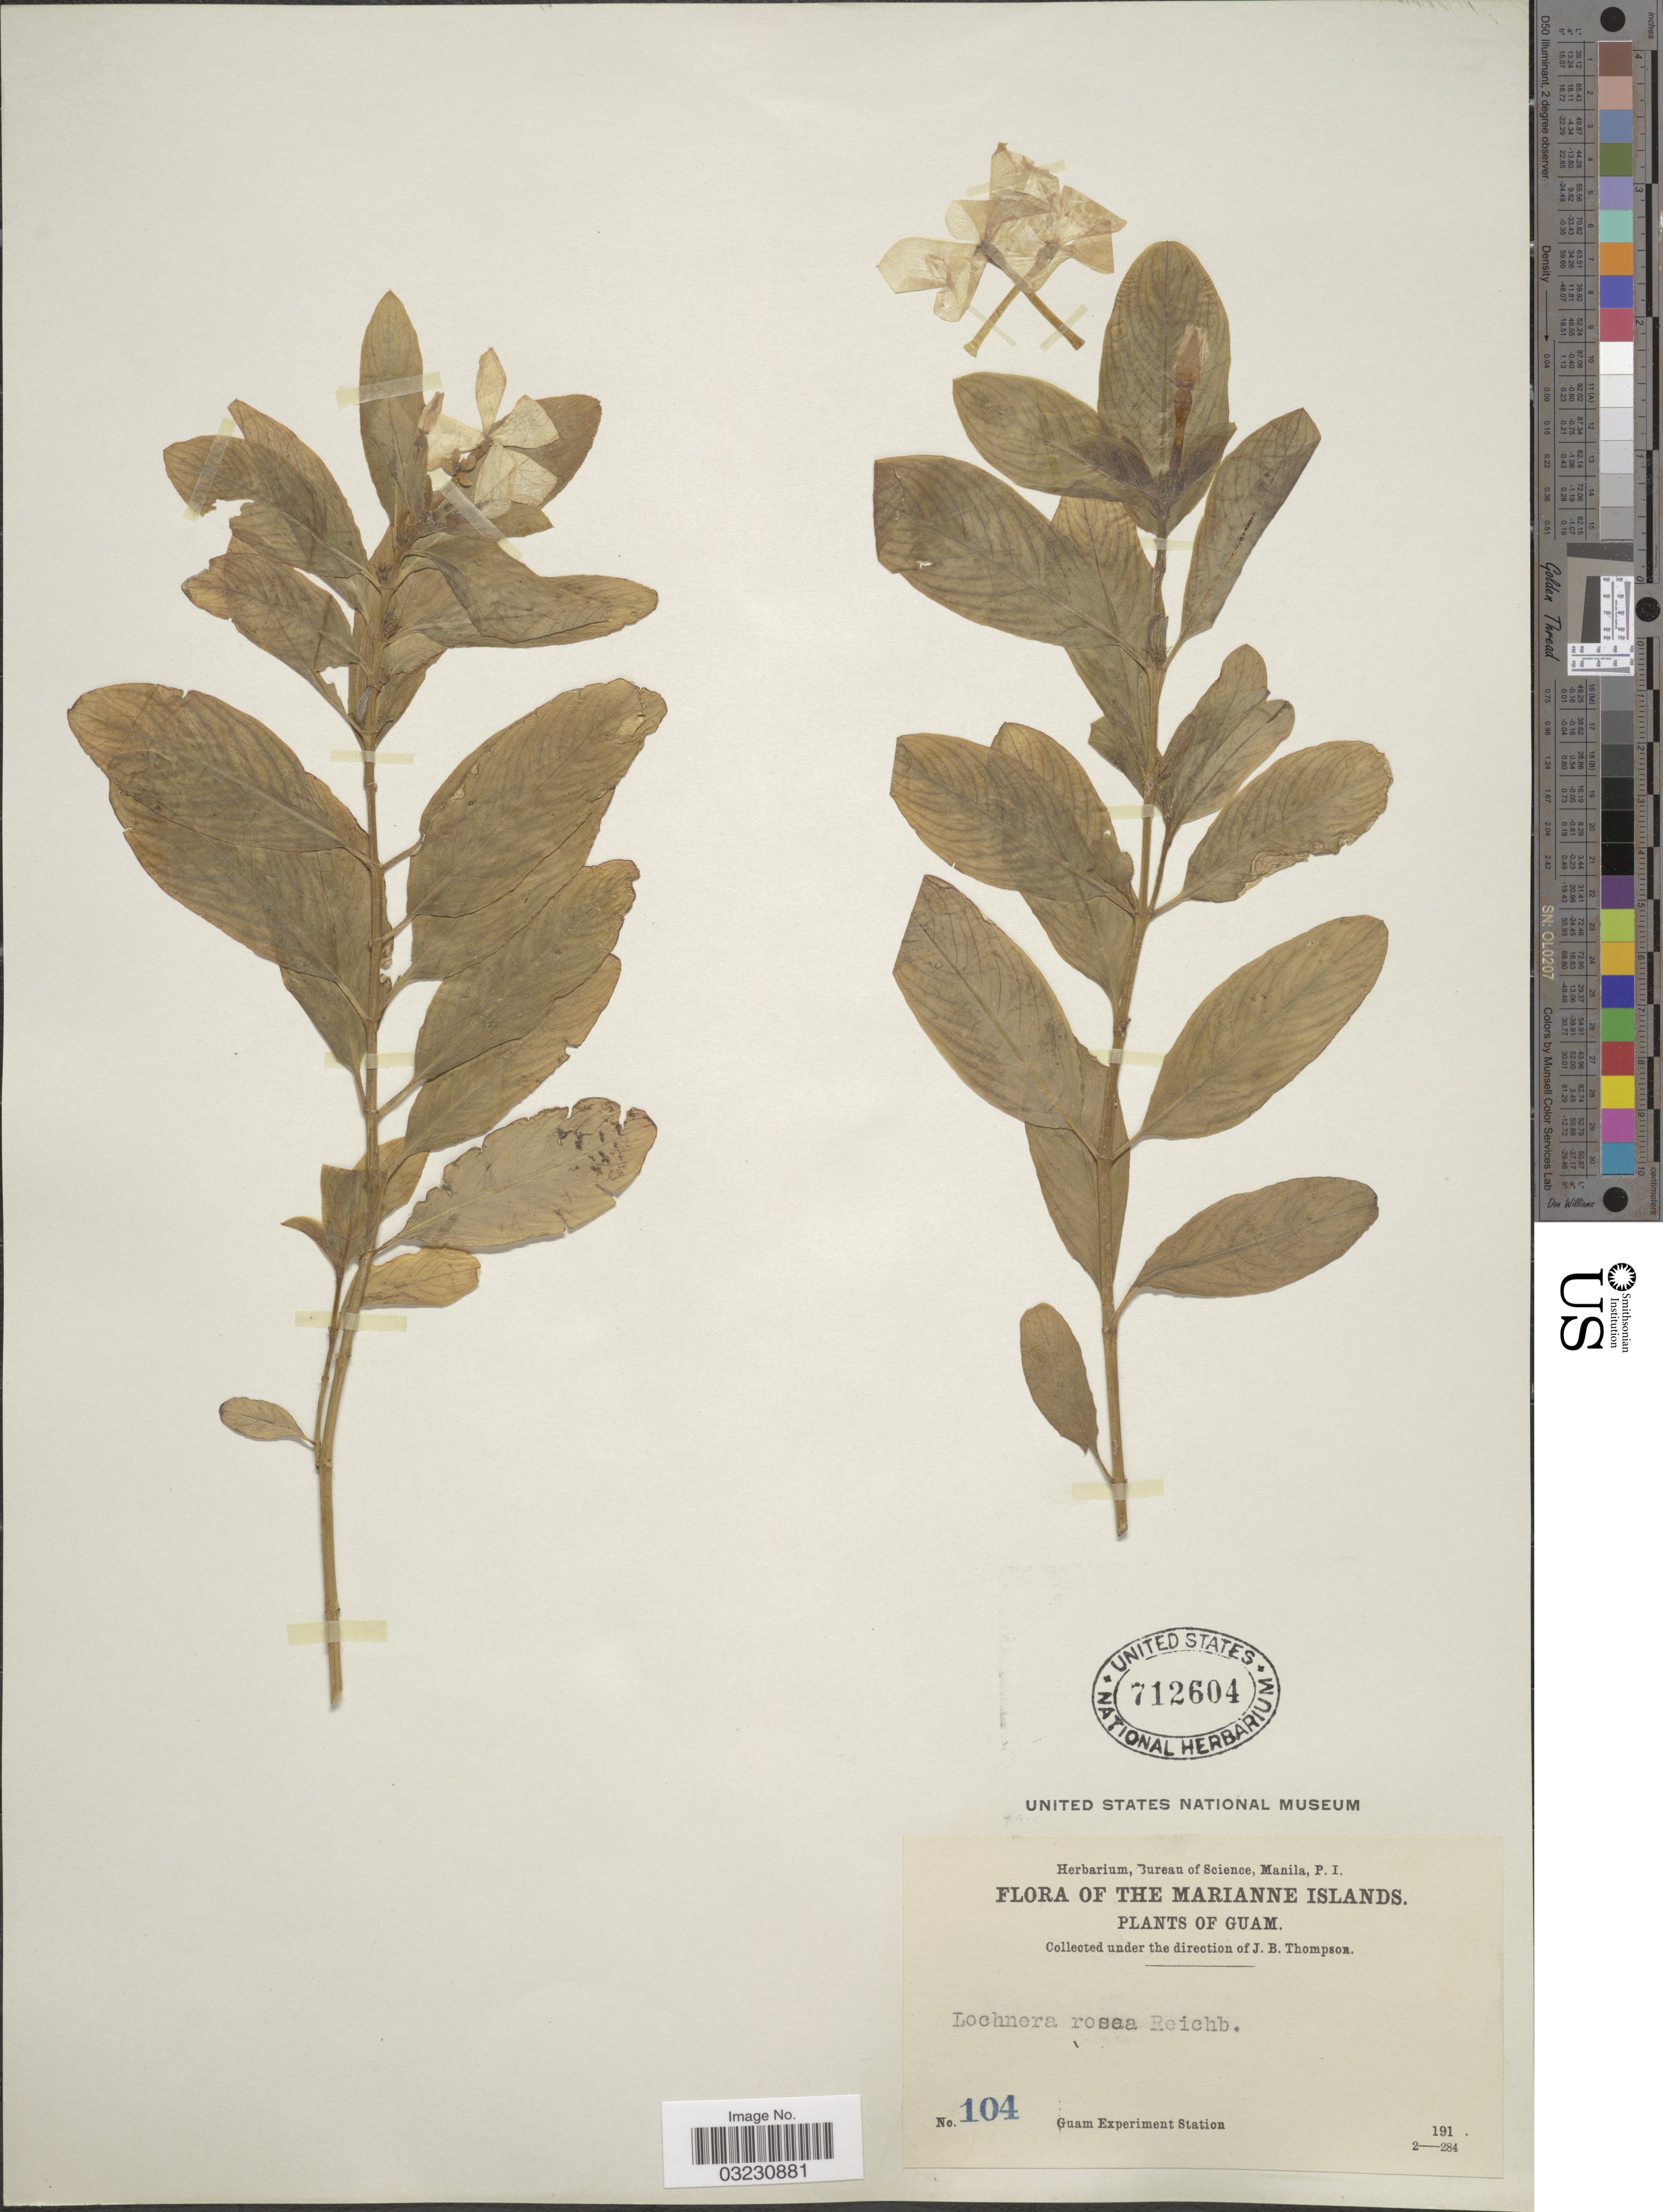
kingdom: Plantae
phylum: Tracheophyta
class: Magnoliopsida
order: Gentianales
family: Apocynaceae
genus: Catharanthus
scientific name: Catharanthus roseus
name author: (L.) G. Don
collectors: Guam Exp. Sta.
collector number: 104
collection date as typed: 191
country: Guam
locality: Marianne Islands.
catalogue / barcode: US 712604